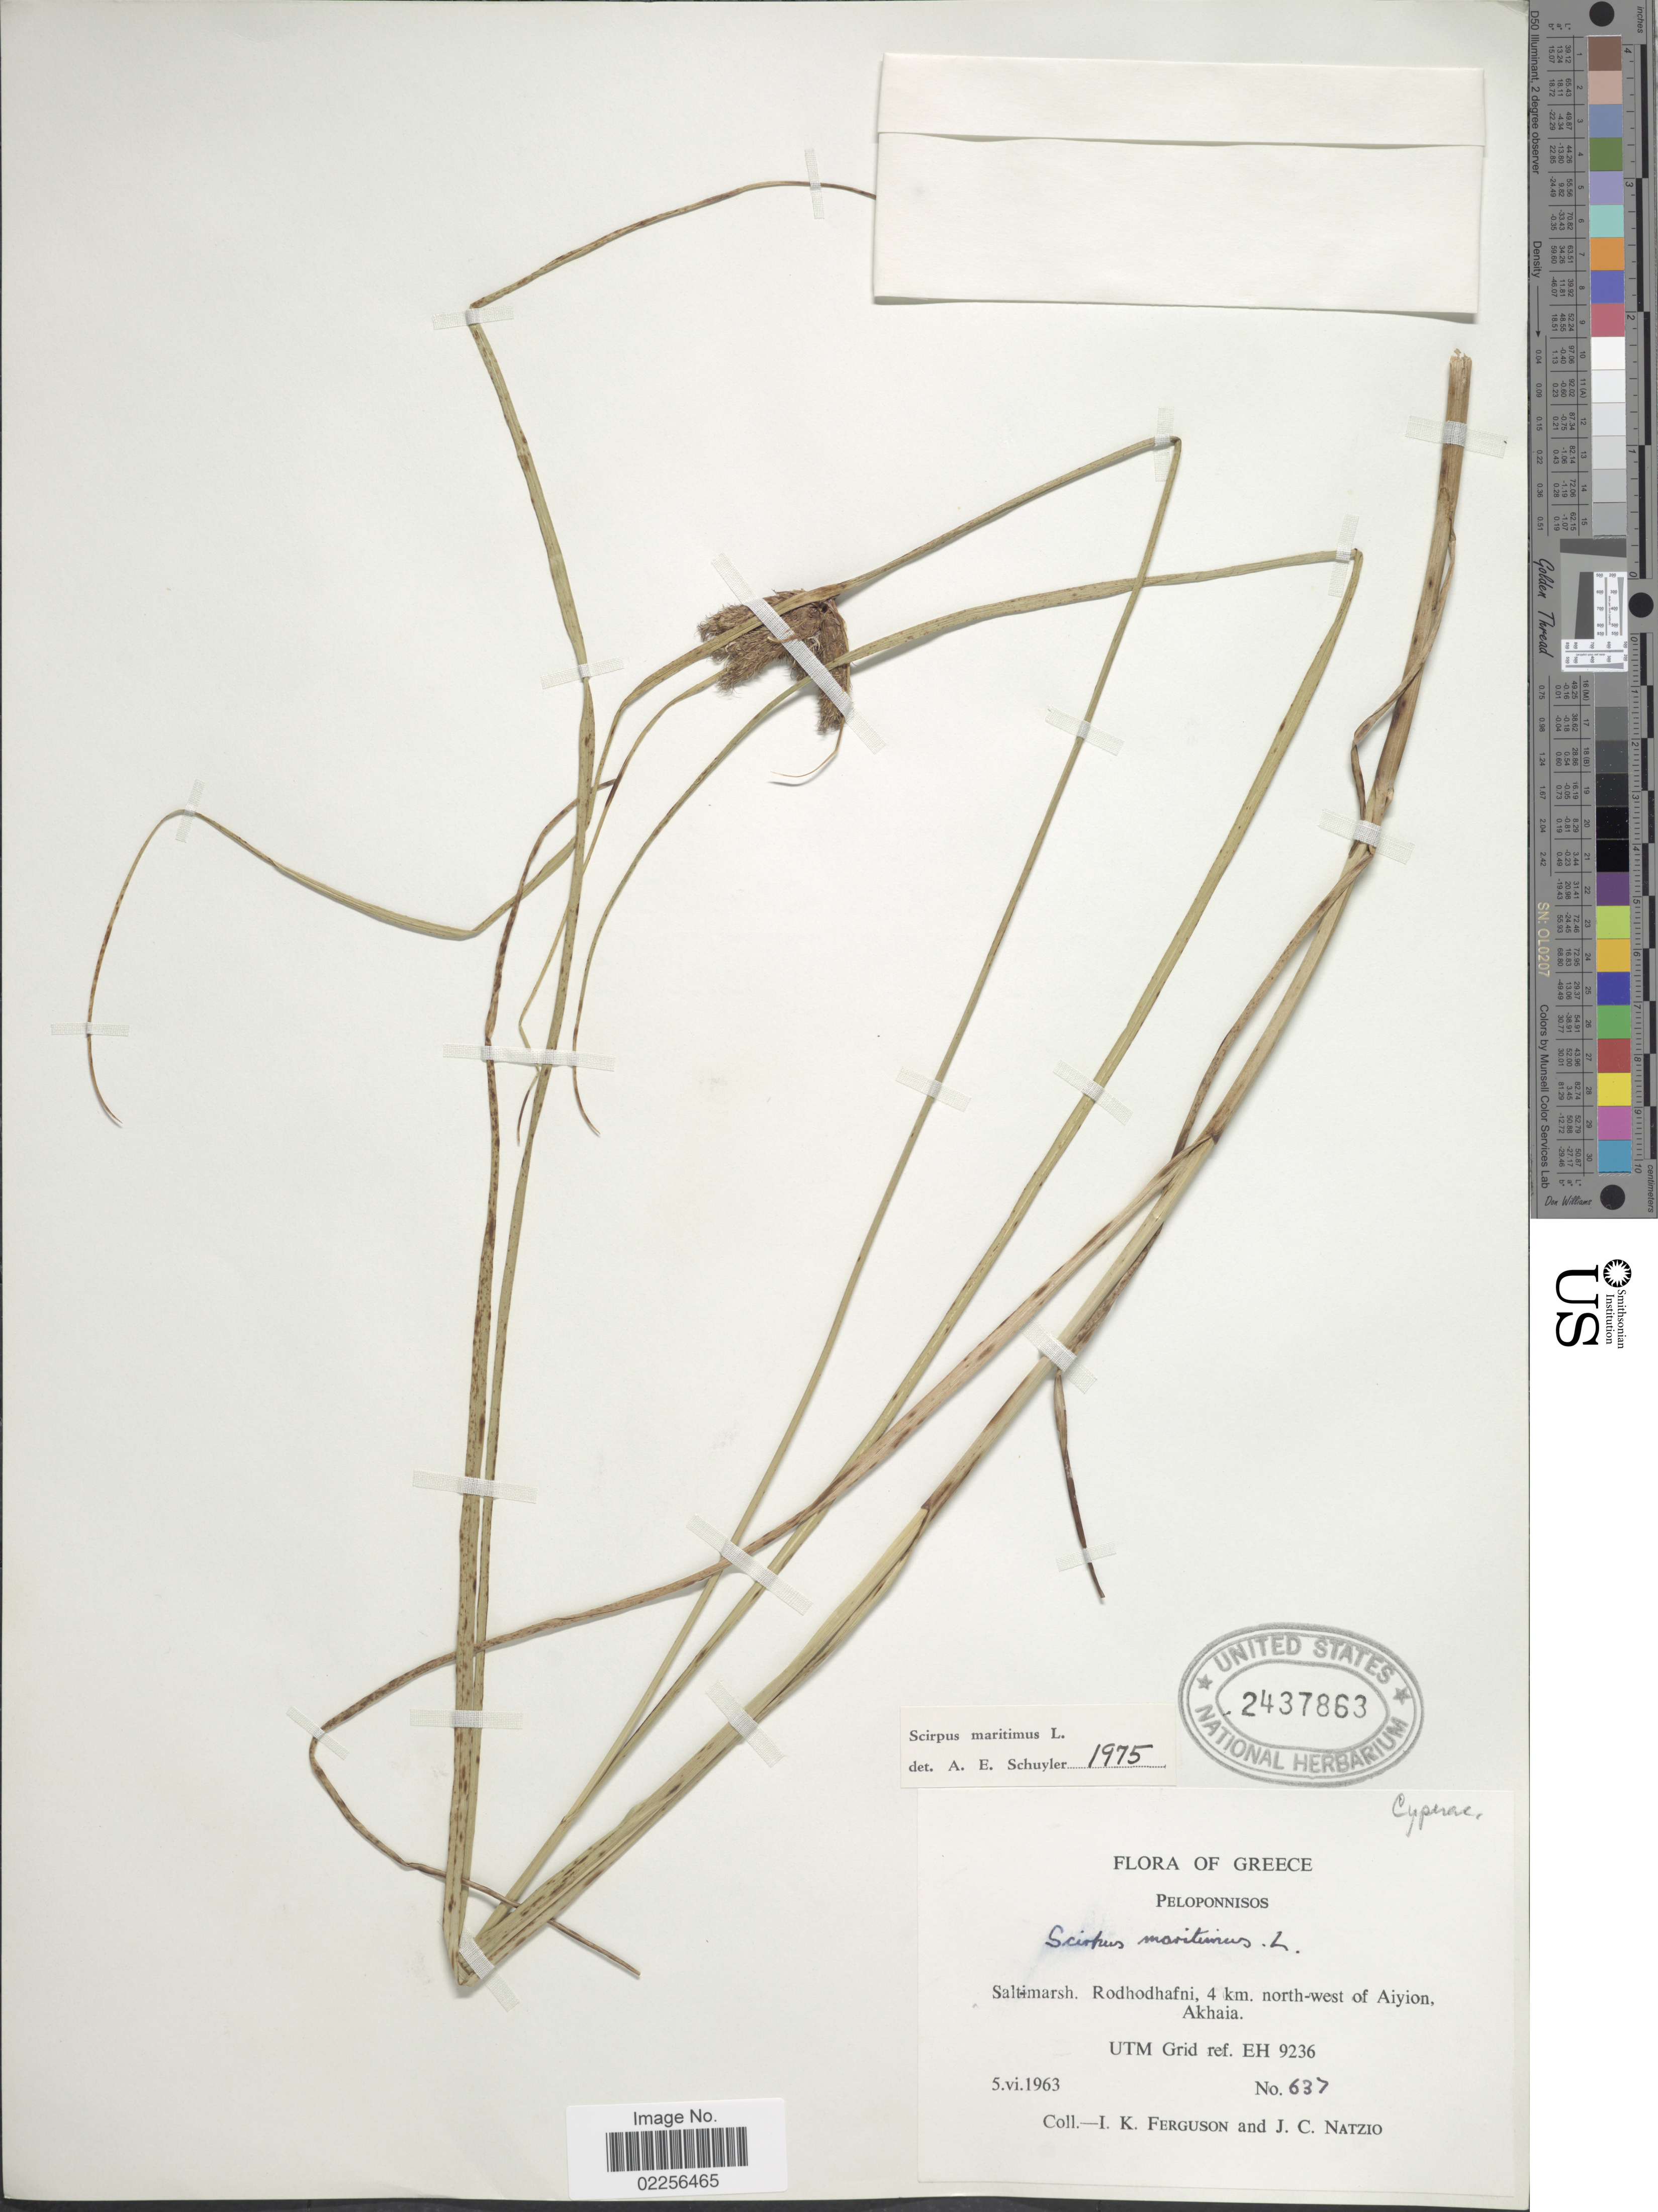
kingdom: Plantae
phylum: Tracheophyta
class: Liliopsida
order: Poales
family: Cyperaceae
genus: Bolboschoenus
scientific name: Bolboschoenus maritimus subsp. maritimus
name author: (L.) Palla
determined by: Strong, Mark T., (BOT), Smithsonian Institution - National Museum of Natural History (UNITED STATES)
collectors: I. K. Ferguson & J. Natzio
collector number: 637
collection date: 1963-06-05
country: Greece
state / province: Peloponnese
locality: Peloponnisos, Saltimarsh, Rodhodhafni, 4 km north-west of Aiyion, Akhaia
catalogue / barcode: US 2437863